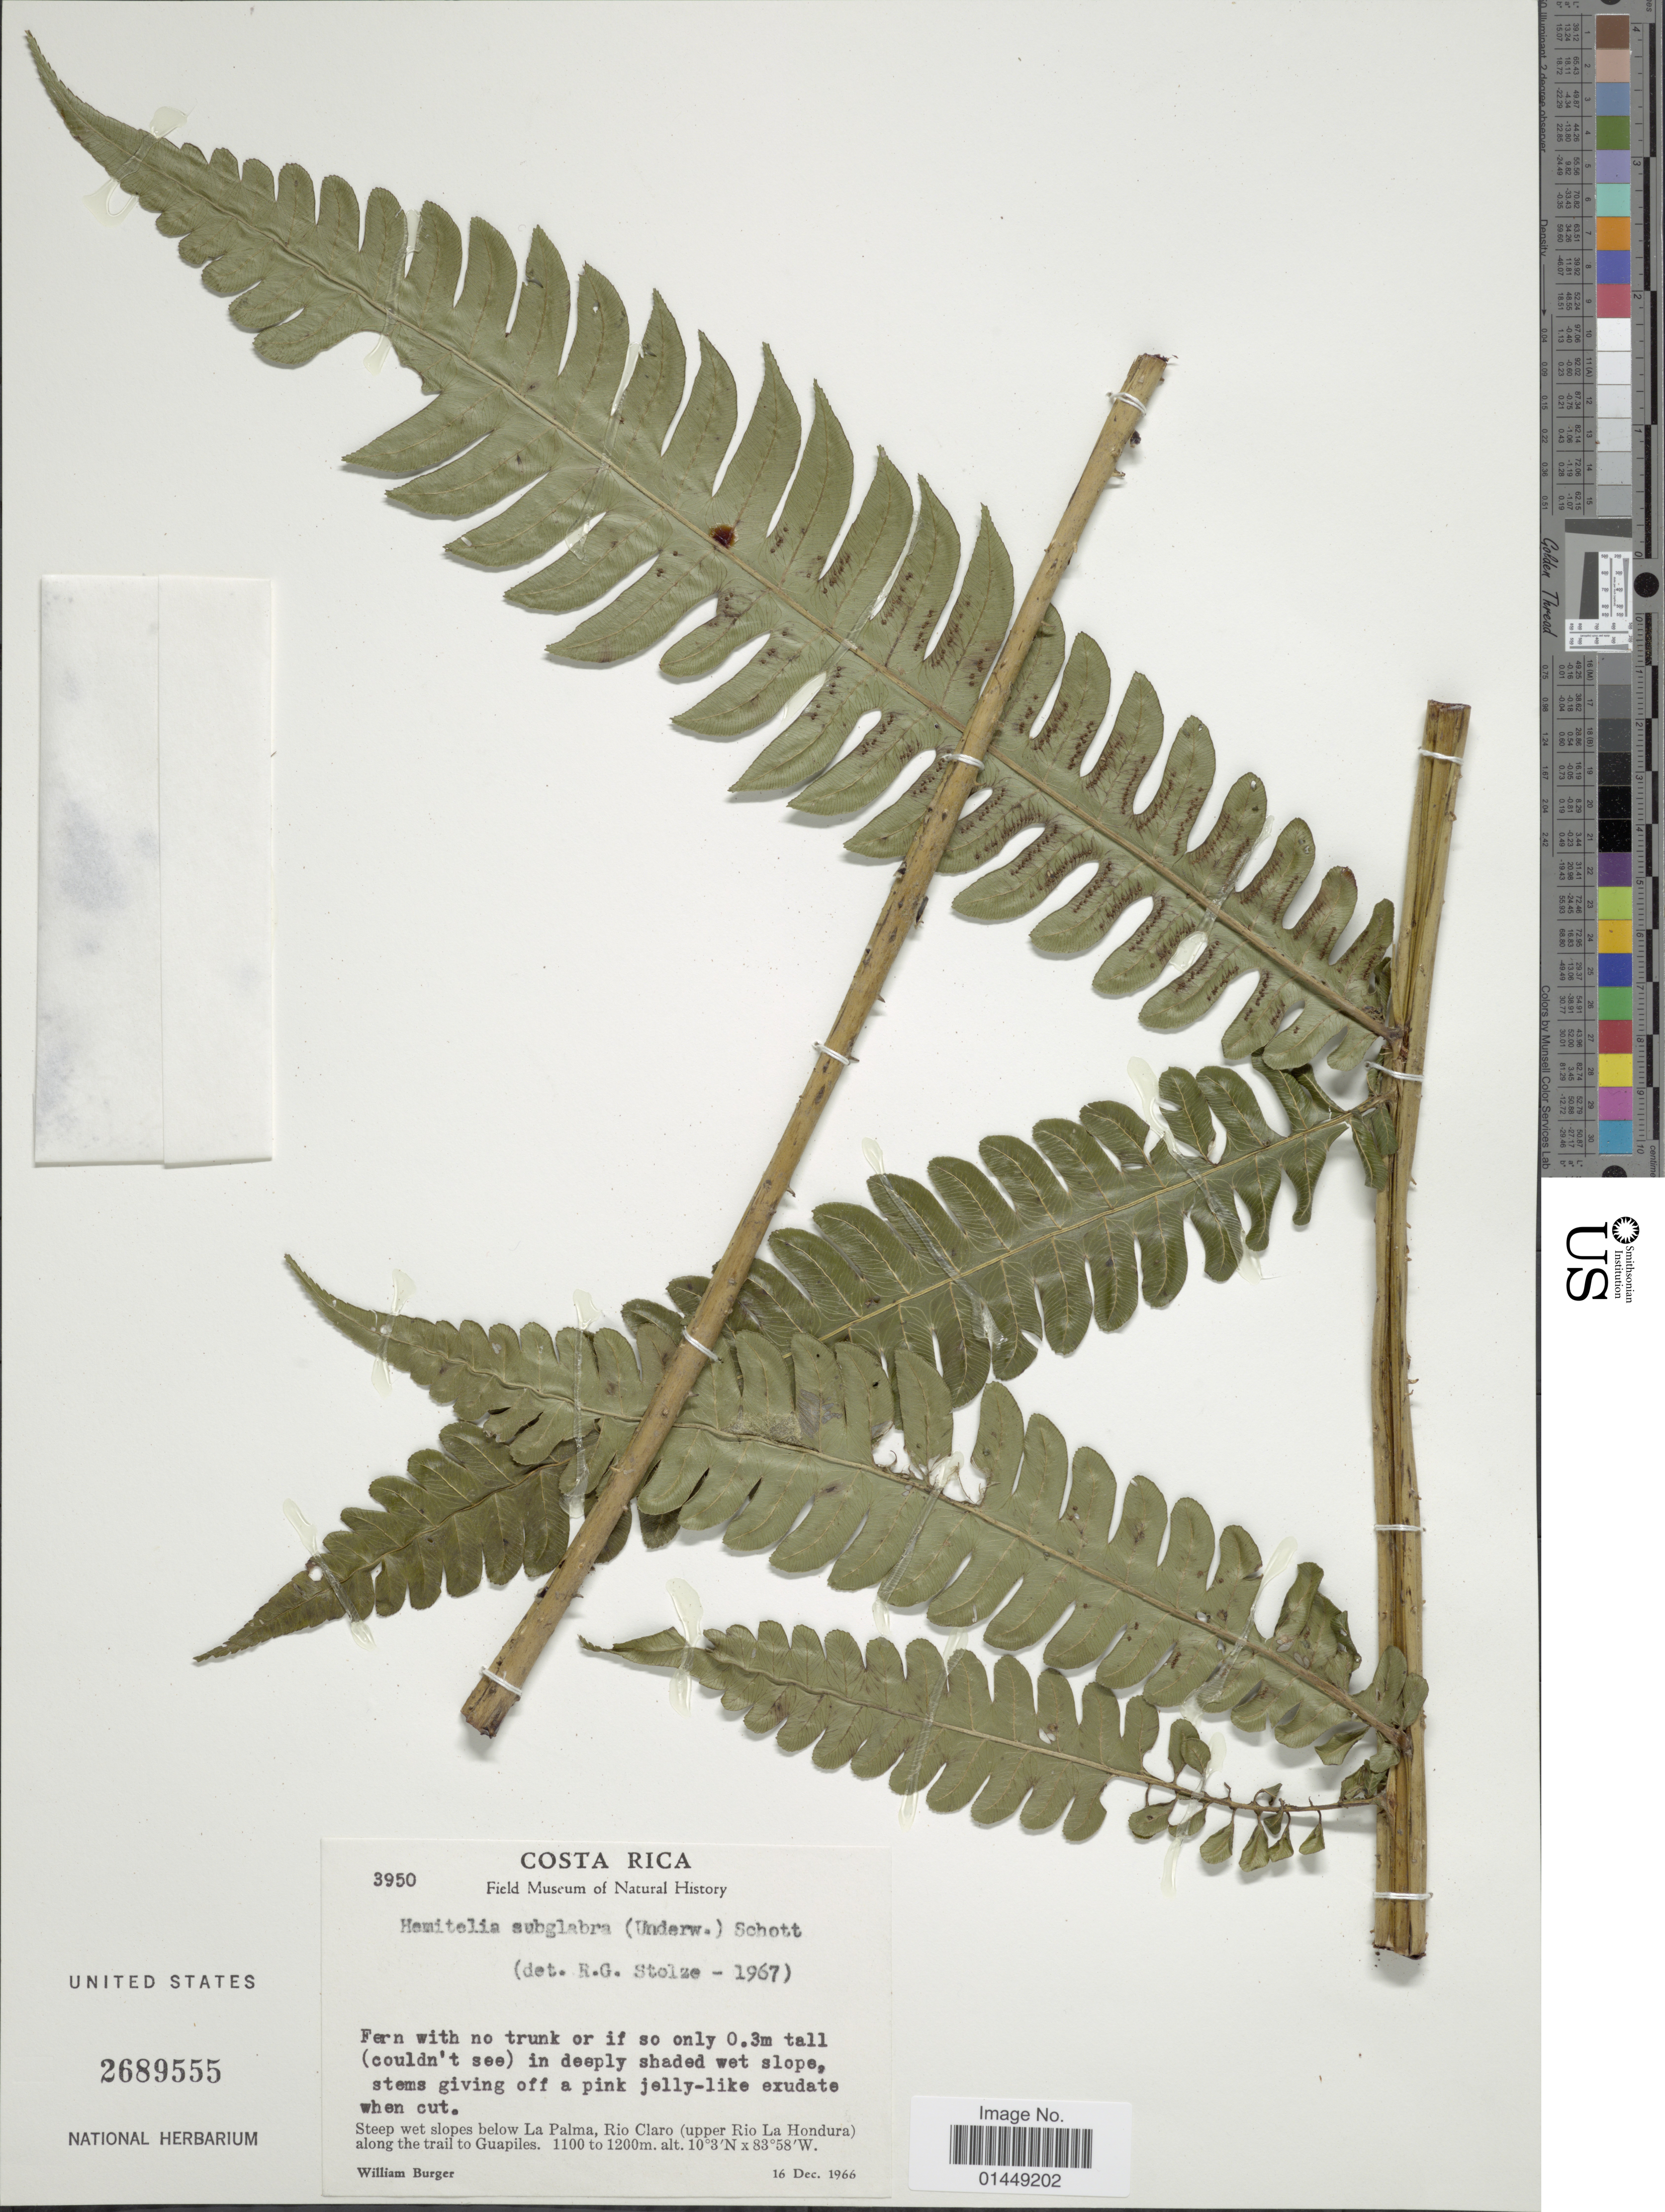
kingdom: Plantae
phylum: Tracheophyta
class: Polypodiopsida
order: Cyatheales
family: Cyatheaceae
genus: Cyathea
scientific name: Cyathea mutica var. mutica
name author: (Christ) Domin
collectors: W. Burger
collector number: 3950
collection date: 1966-12-16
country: Costa Rica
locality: Steep wet slopes below La Palma, Rio Claro (upper Rio La Hondura) along the trail to Guapiles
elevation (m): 1100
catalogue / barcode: US 2689555